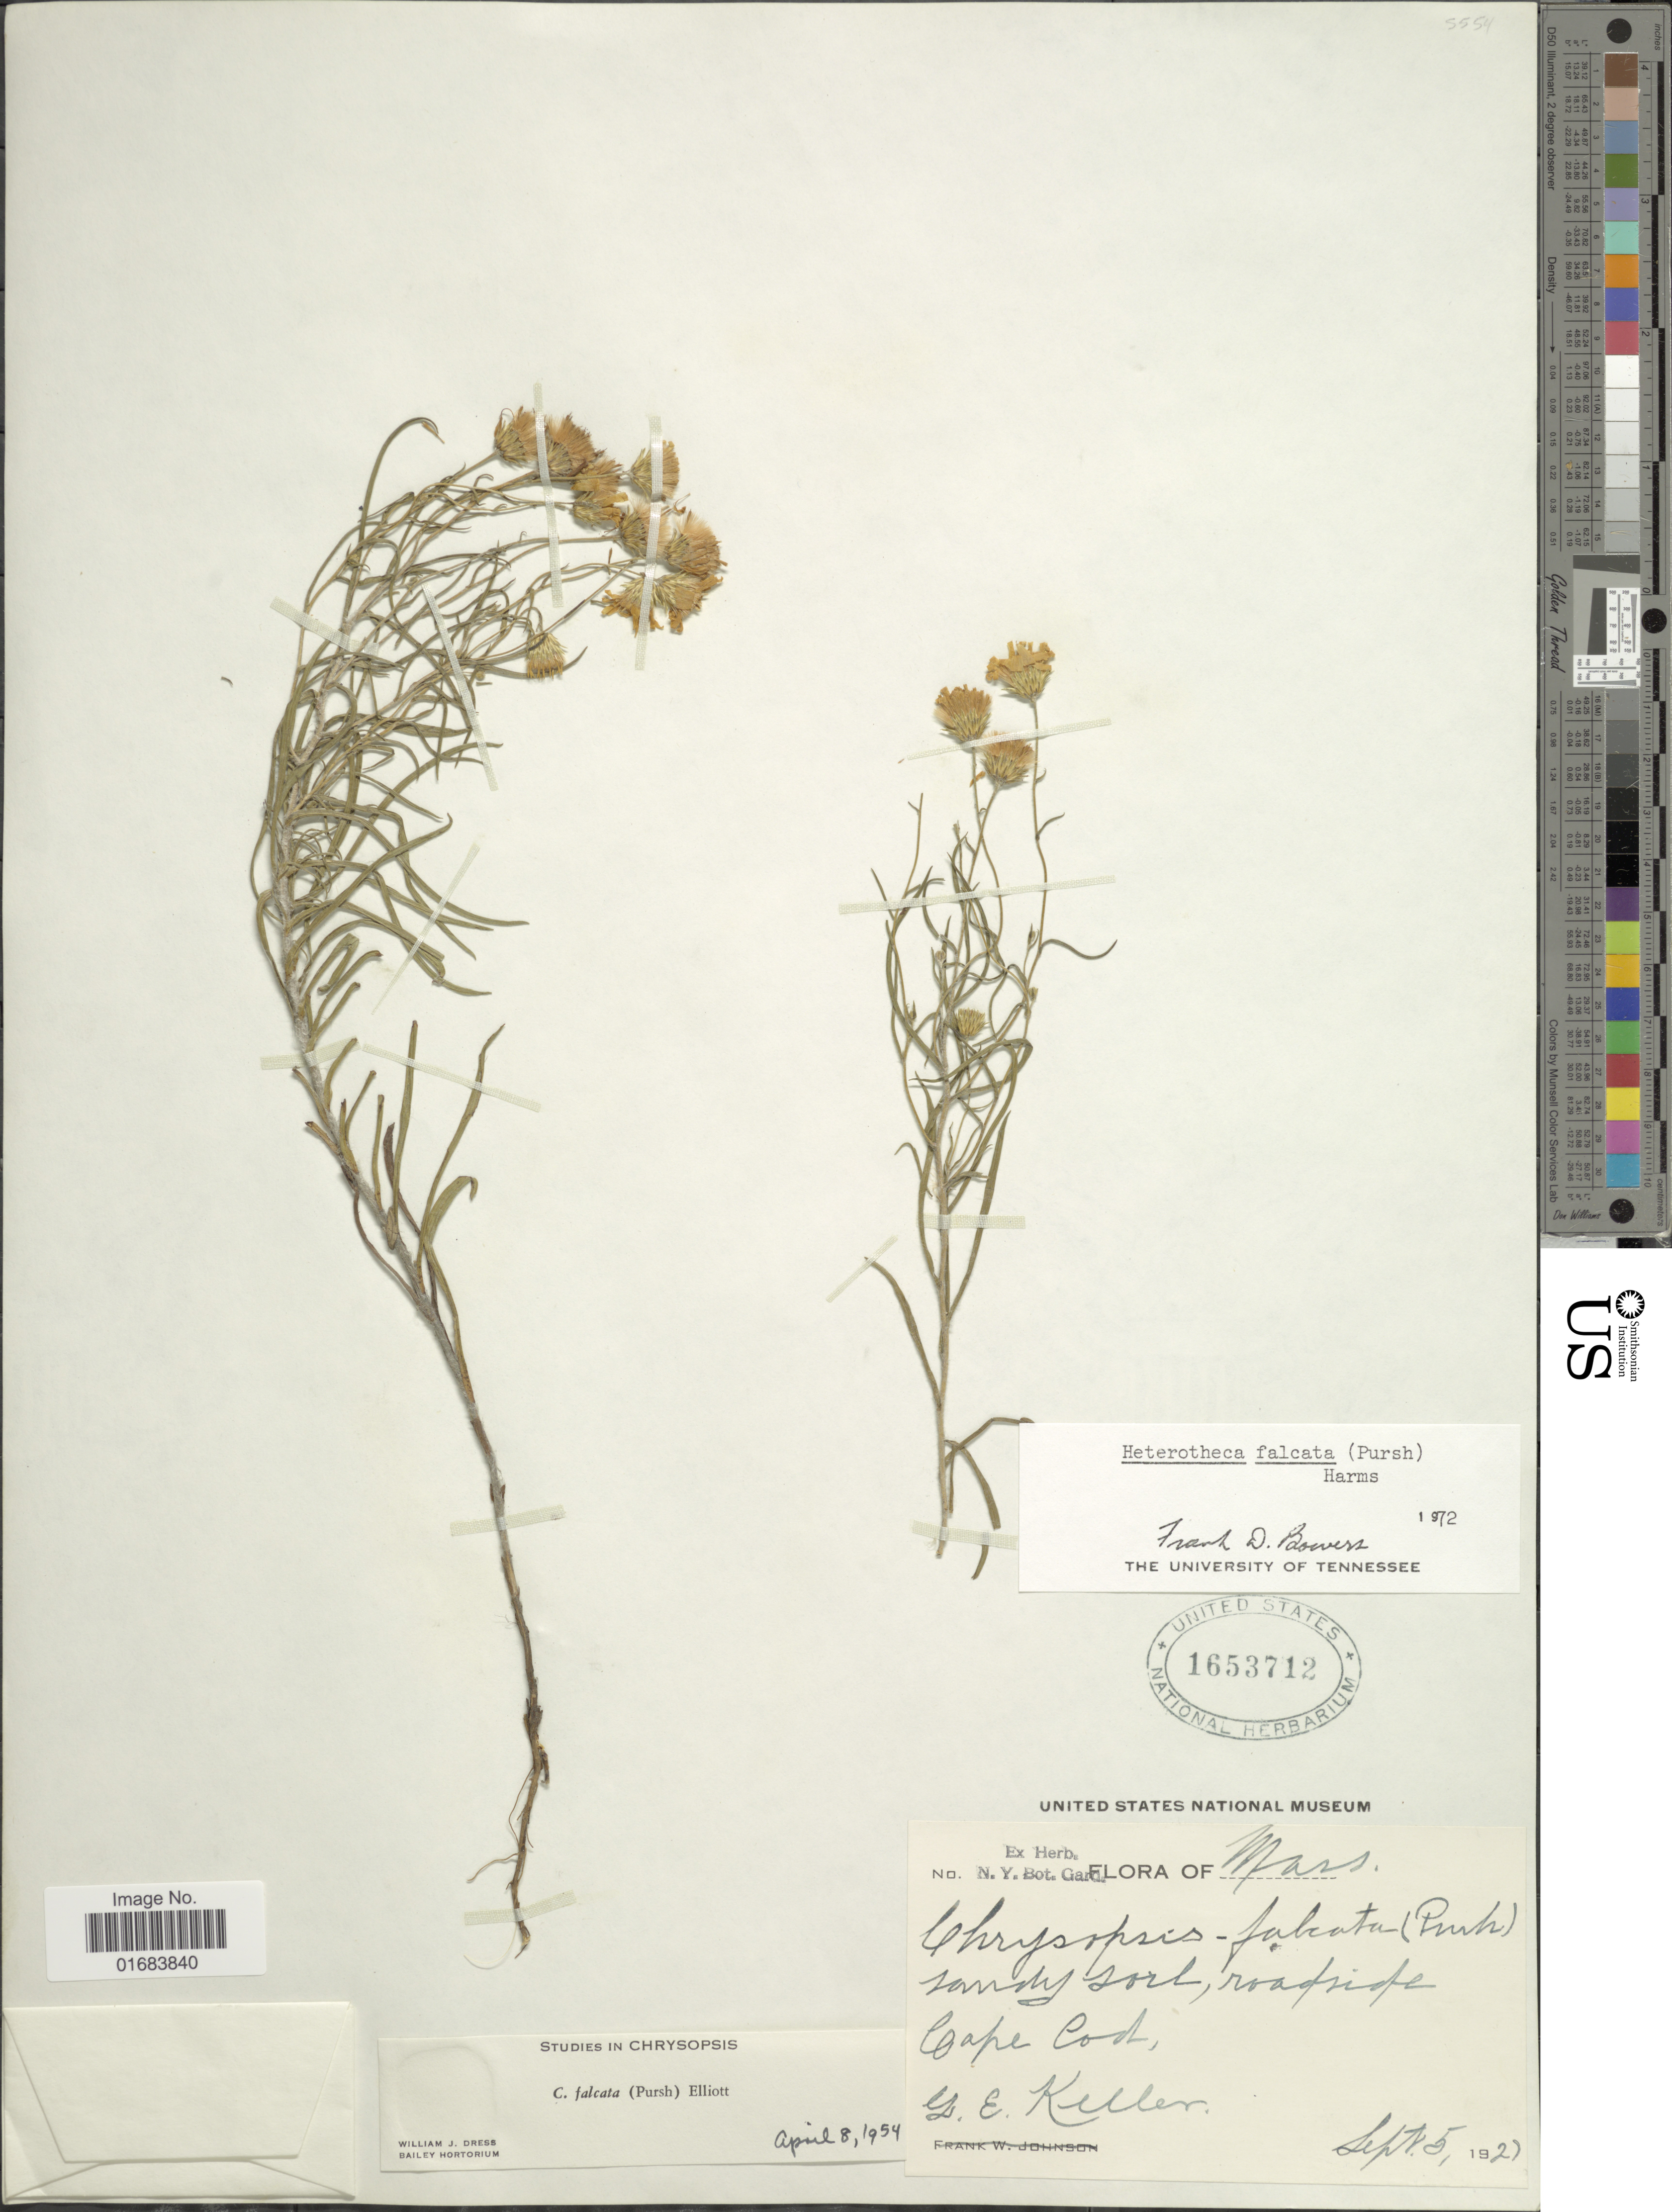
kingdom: Plantae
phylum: Tracheophyta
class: Magnoliopsida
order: Asterales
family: Asteraceae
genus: Pityopsis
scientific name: Pityopsis falcata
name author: (Pursh) Nutt.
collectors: G. Keller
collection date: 1927-09-05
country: United States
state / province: Massachusetts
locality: Cape Cod.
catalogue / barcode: US 1653712